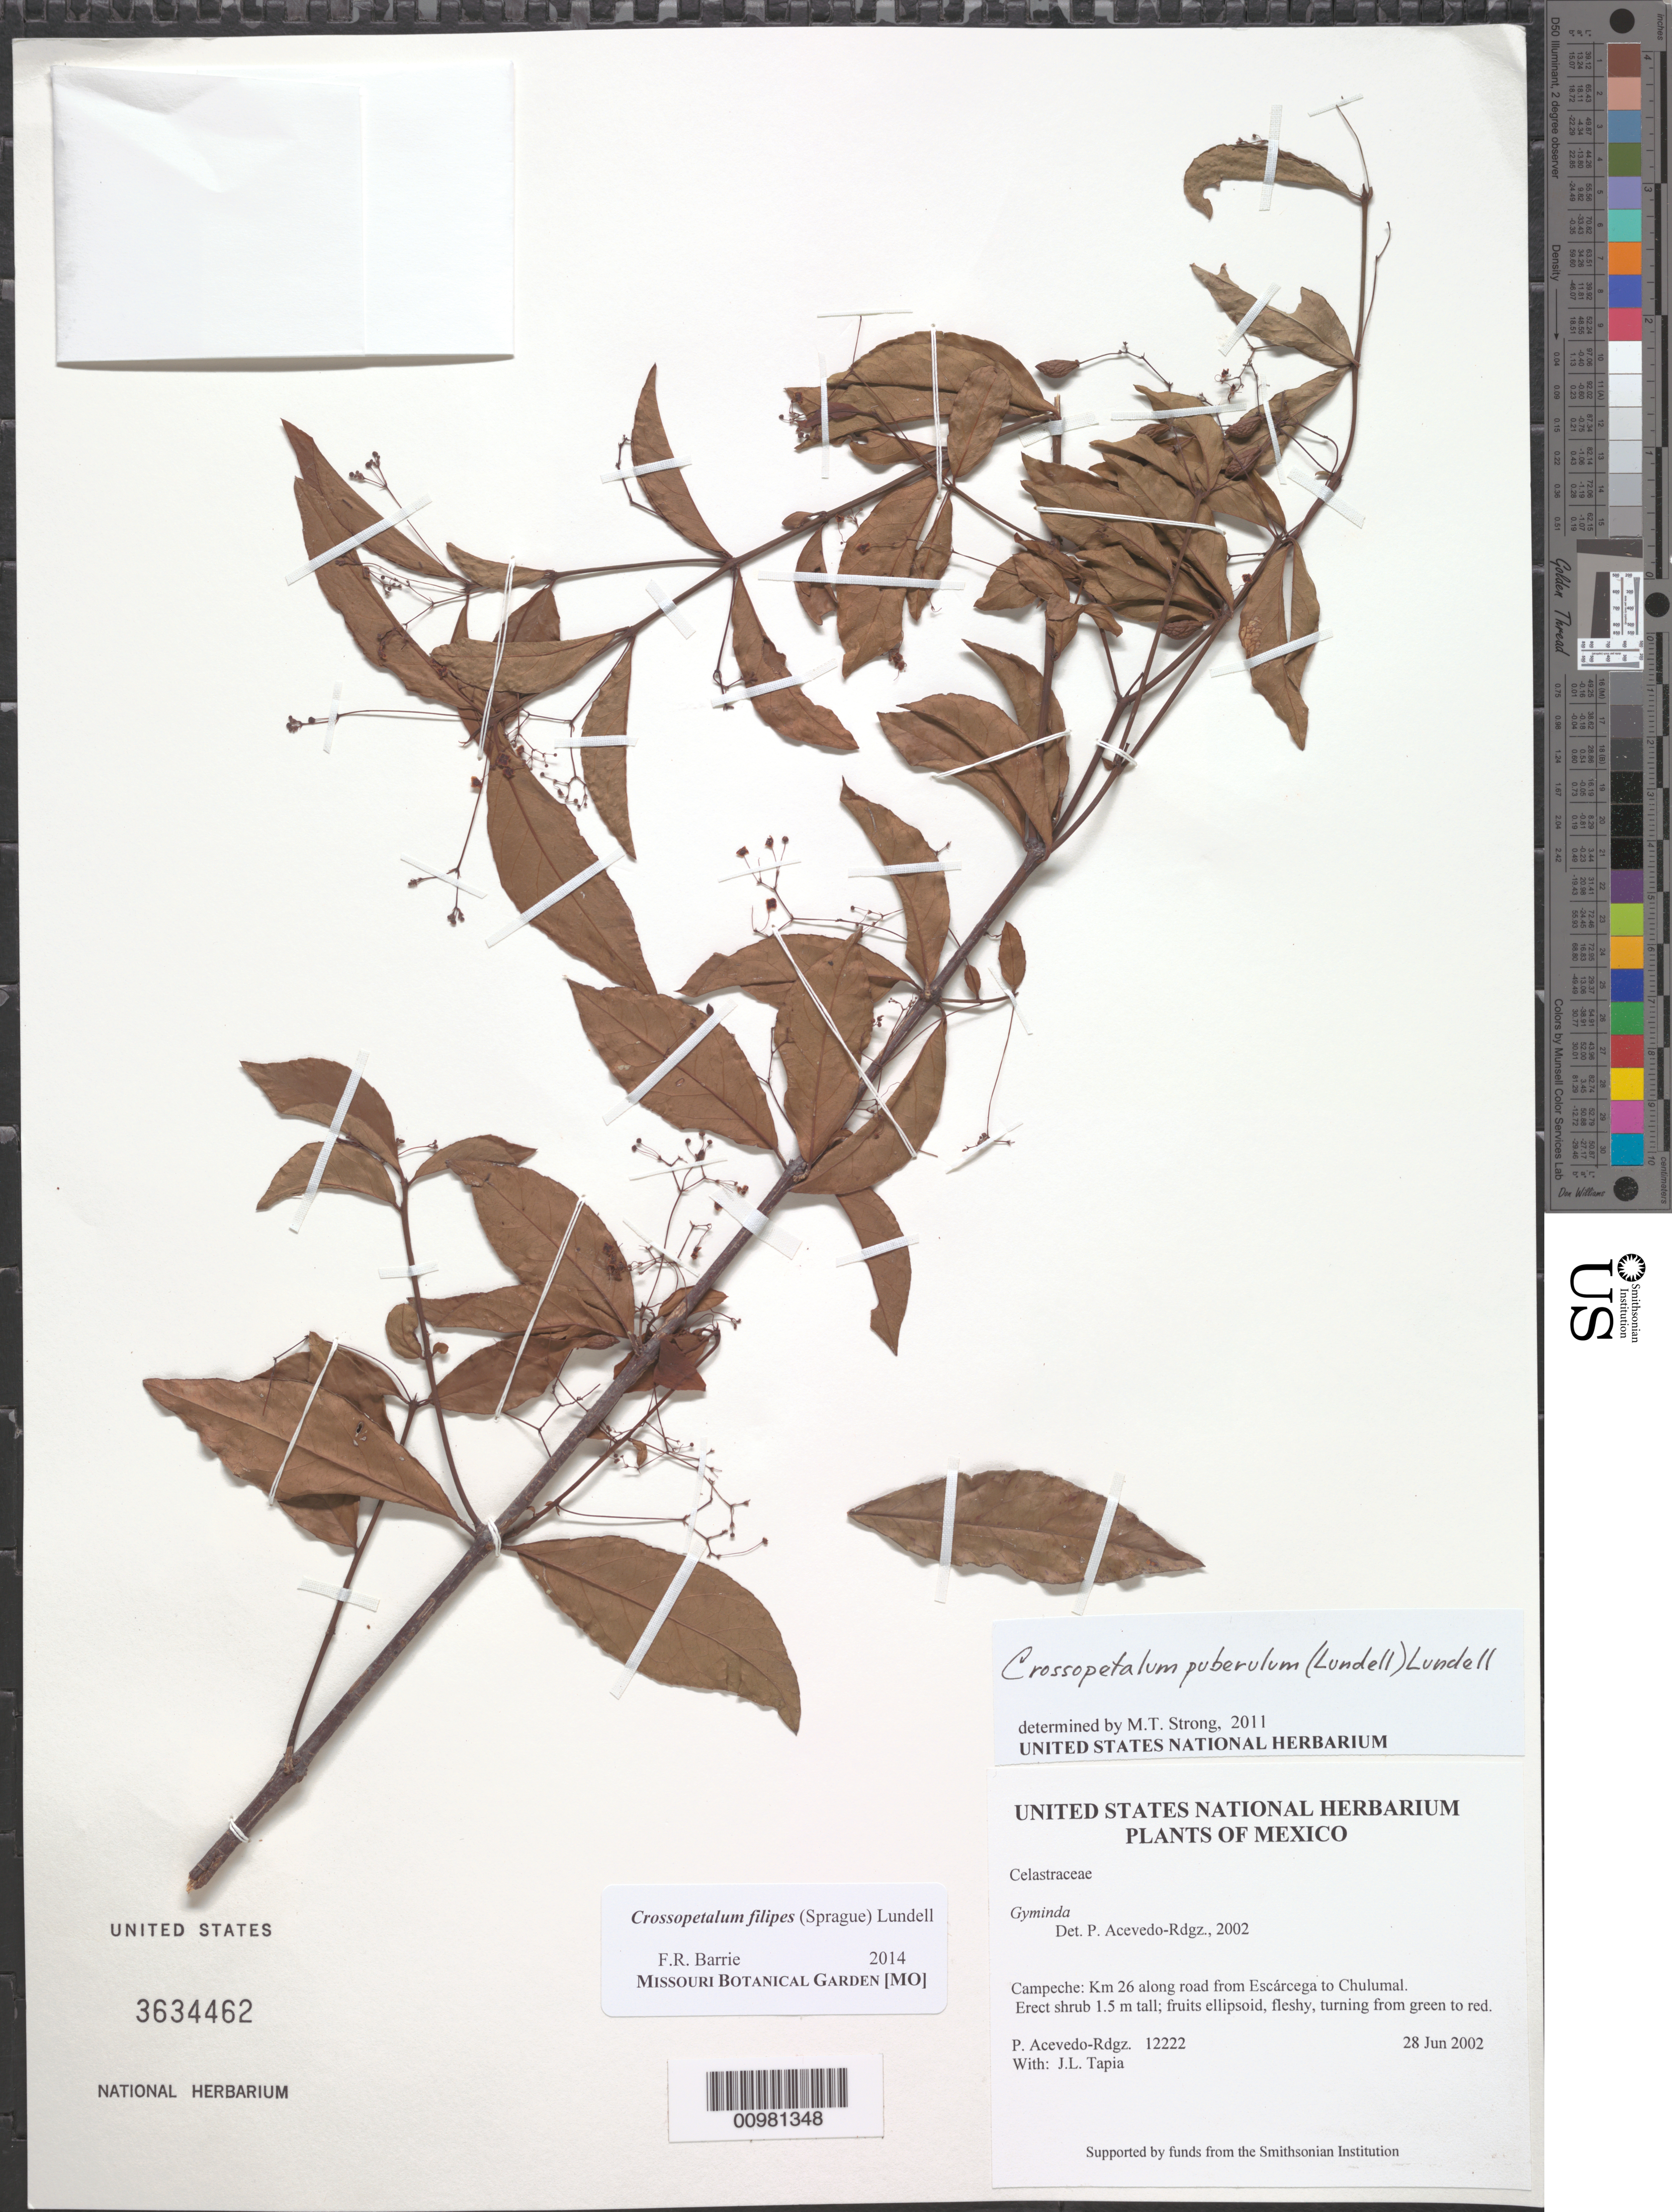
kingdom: Plantae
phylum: Tracheophyta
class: Magnoliopsida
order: Celastrales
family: Celastraceae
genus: Crossopetalum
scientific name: Crossopetalum filipes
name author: (Sprague) Lundell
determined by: Barrie, F. R.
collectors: P. Acevedo-Rodr. & J. L. Tapia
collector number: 12222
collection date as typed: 28 Jun 2002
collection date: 2002-06-28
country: Mexico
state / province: Campeche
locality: Campeche: Km 26 along road from Escárcega to Chulumal.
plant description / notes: US, NY, MO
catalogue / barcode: US 3634462